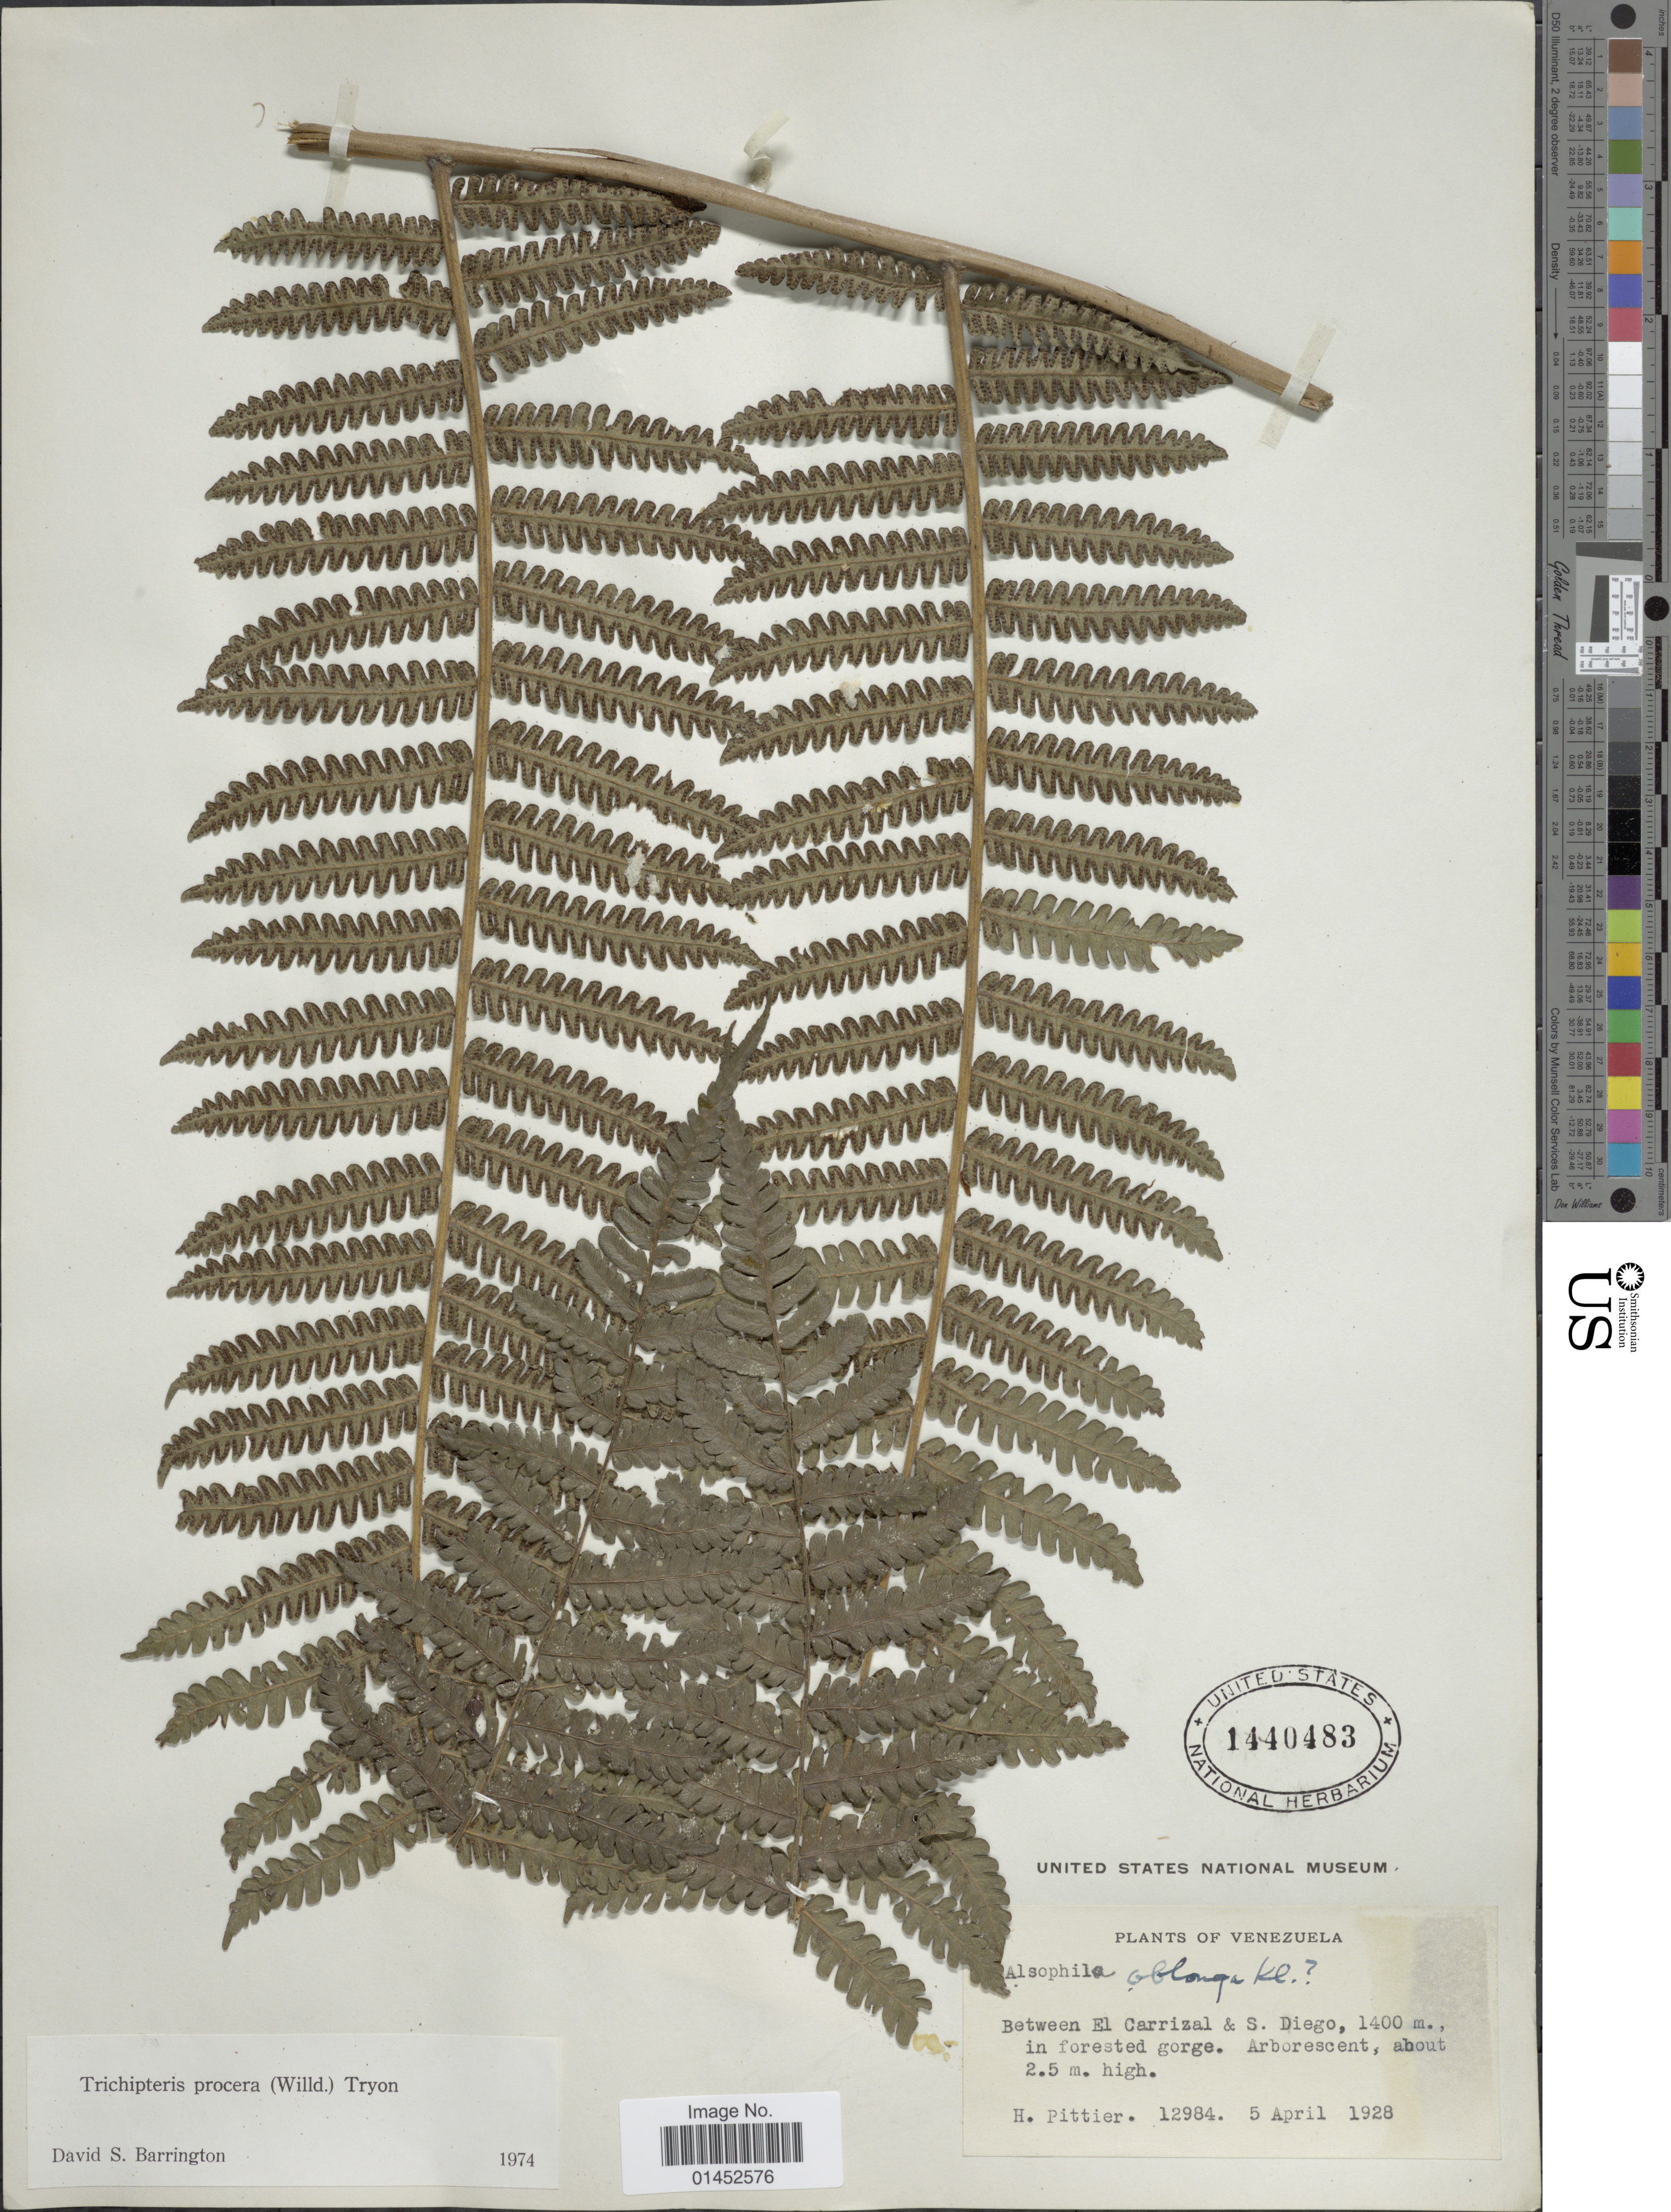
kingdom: Plantae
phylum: Tracheophyta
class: Polypodiopsida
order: Cyatheales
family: Cyatheaceae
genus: Cyathea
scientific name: Cyathea pungens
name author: (Willd.) Domin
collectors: H. F. Pittier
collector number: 12984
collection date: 1928-04-05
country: Venezuela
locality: Between El Carrizal & S. Diego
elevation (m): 1400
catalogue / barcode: US 1440483